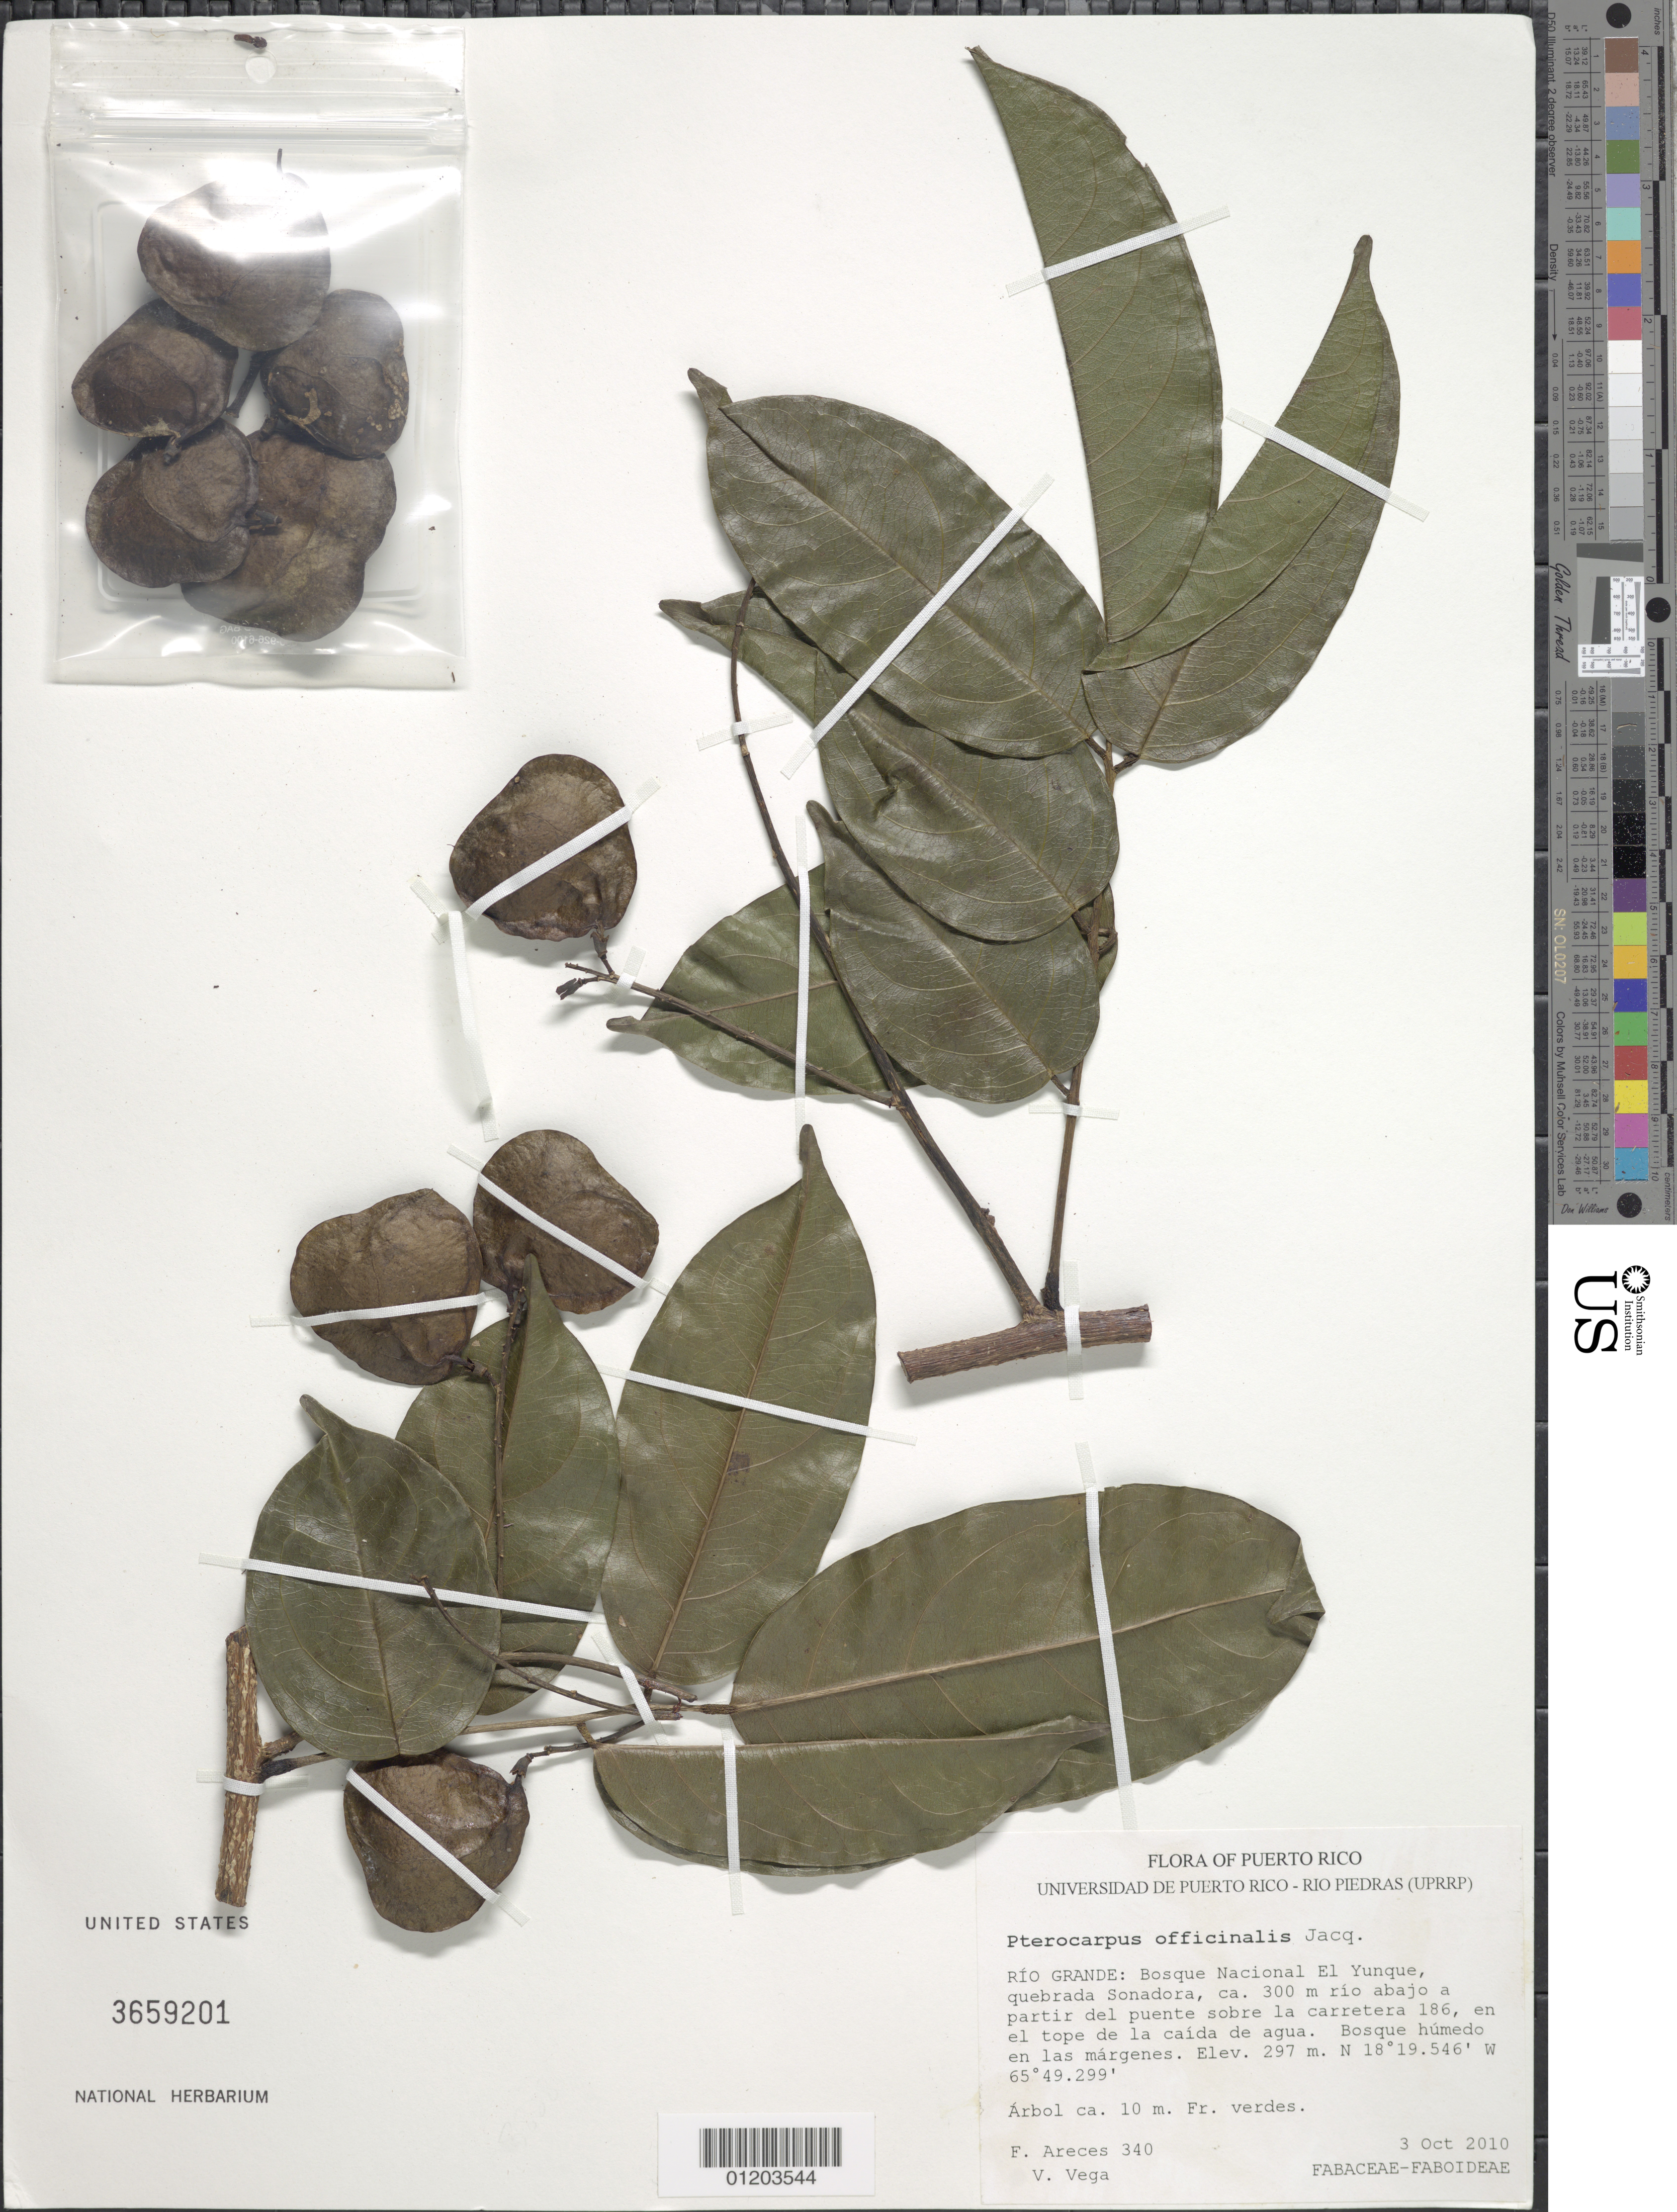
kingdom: Plantae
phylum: Tracheophyta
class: Magnoliopsida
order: Fabales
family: Fabaceae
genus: Pterocarpus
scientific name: Pterocarpus officinalis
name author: Jacq.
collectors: F. Areces Berazaín & V. Vega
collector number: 340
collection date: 2010-10-03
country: Puerto Rico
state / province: Río Grande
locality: Bosque Nacional El Yunque, quebrada Sonadora, ca. 300 m río abajo a partir del puente sobre la carretera 186, en el tope de la caída de agua.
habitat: Bosque húmedo en las márgenes.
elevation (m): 297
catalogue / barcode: US 3659201